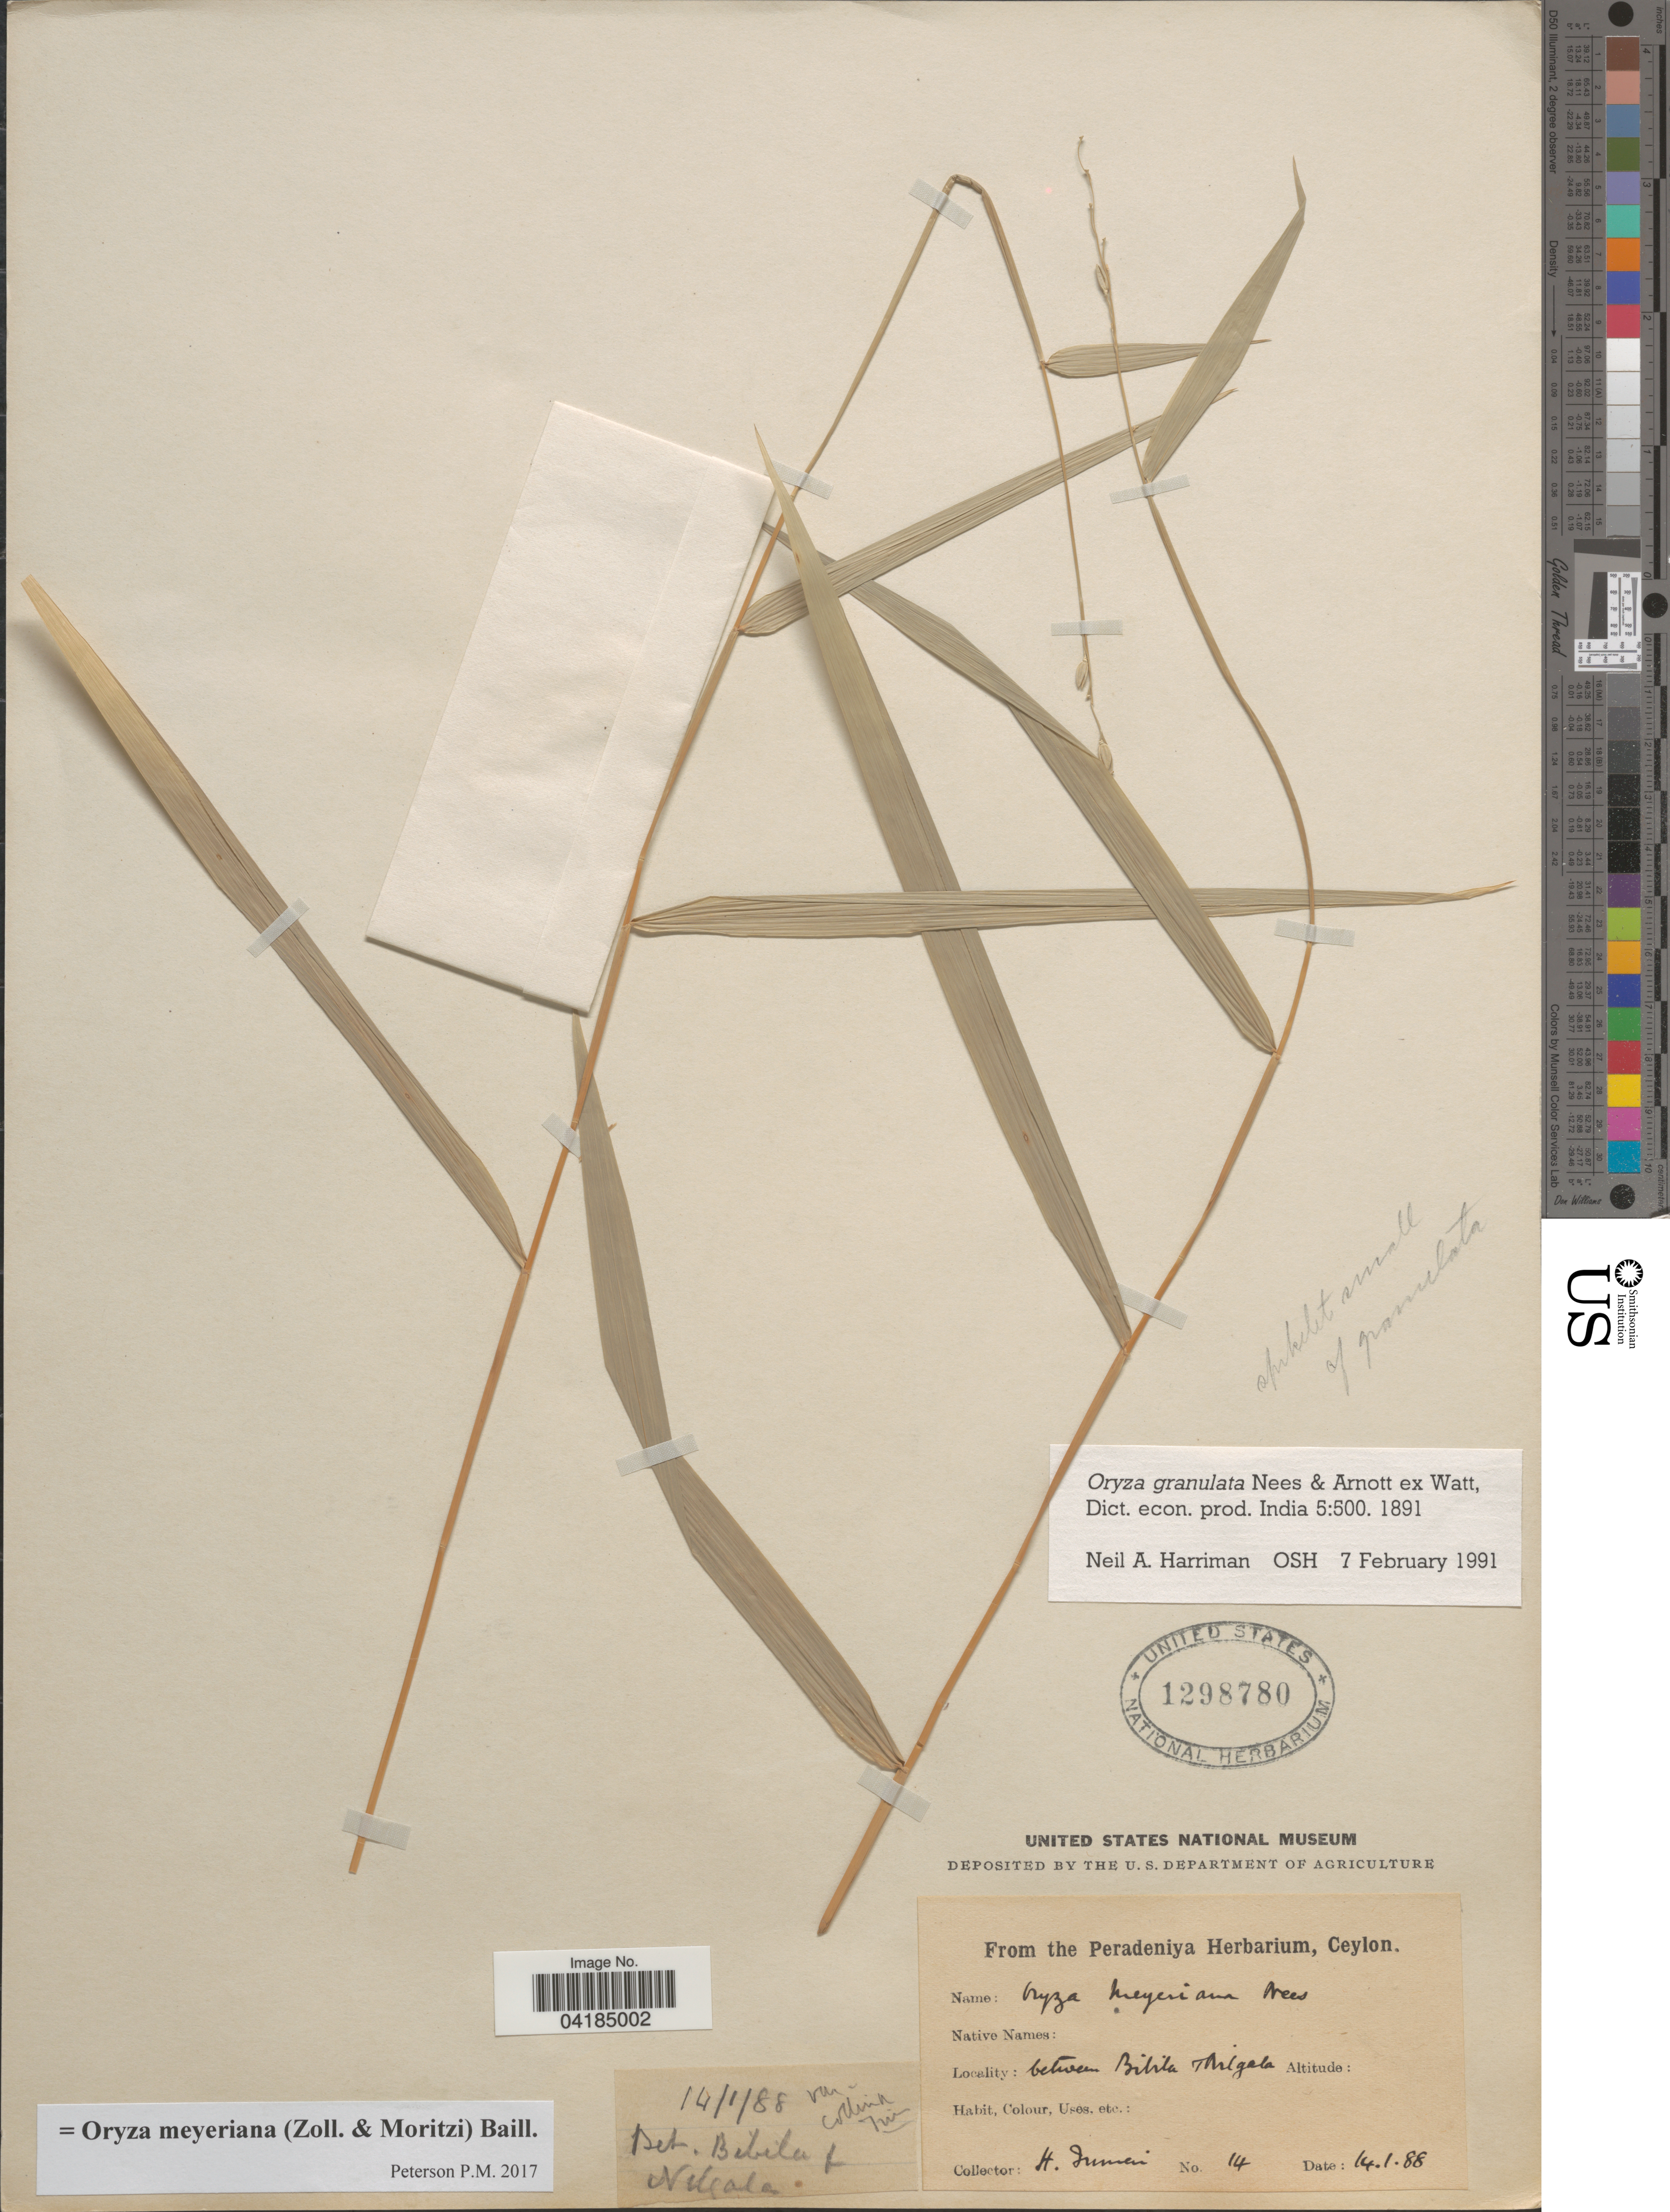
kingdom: Plantae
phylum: Tracheophyta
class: Liliopsida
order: Poales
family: Poaceae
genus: Oryza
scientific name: Oryza meyeriana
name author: (Zoll. & Mor.) Baill.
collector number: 14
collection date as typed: Transcribed d/m/y: 14/1/88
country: Sri Lanka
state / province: Uva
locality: Between Bibila and Nilgala.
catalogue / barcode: US 1298780